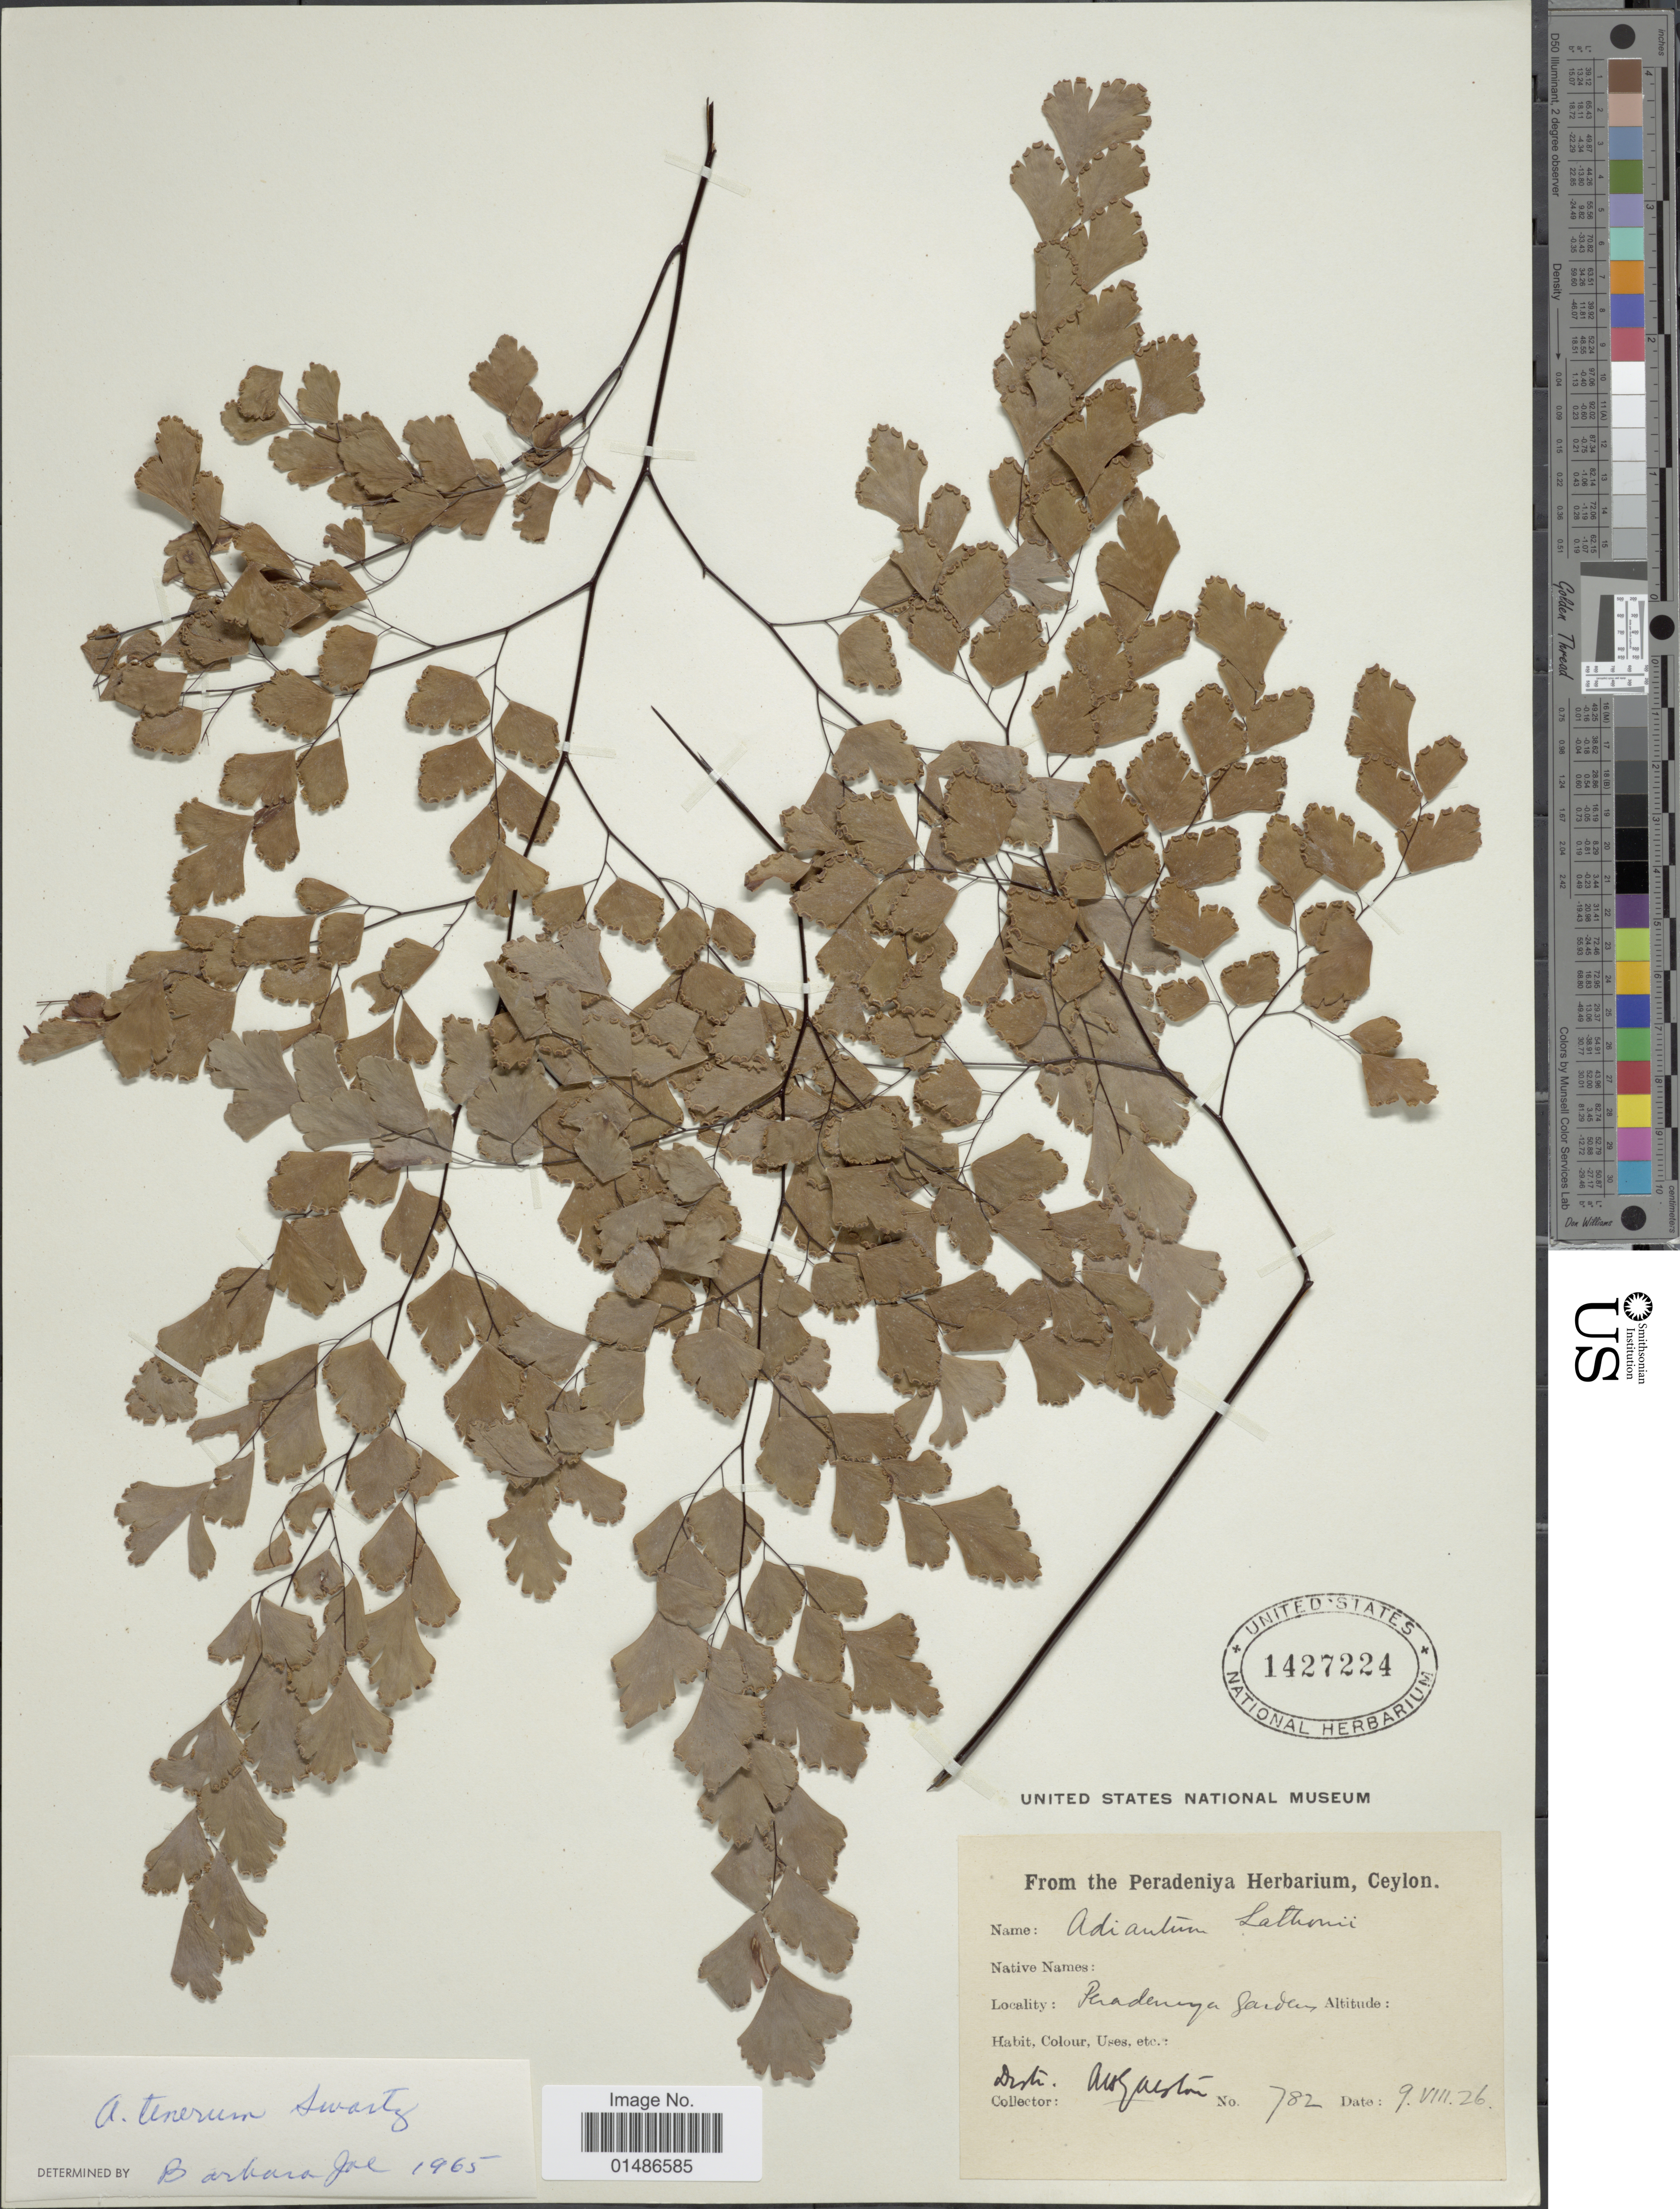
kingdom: Plantae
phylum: Tracheophyta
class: Polypodiopsida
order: Polypodiales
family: Pteridaceae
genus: Adiantum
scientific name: Adiantum tenerum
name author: Sw.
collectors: ex herb. Peradeniya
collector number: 782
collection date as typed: Transcribed d/m/y: 9/8/26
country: Sri Lanka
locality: Peradeniya Gardens. Distr. Arogalston. [interpreted]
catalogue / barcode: US 1427224